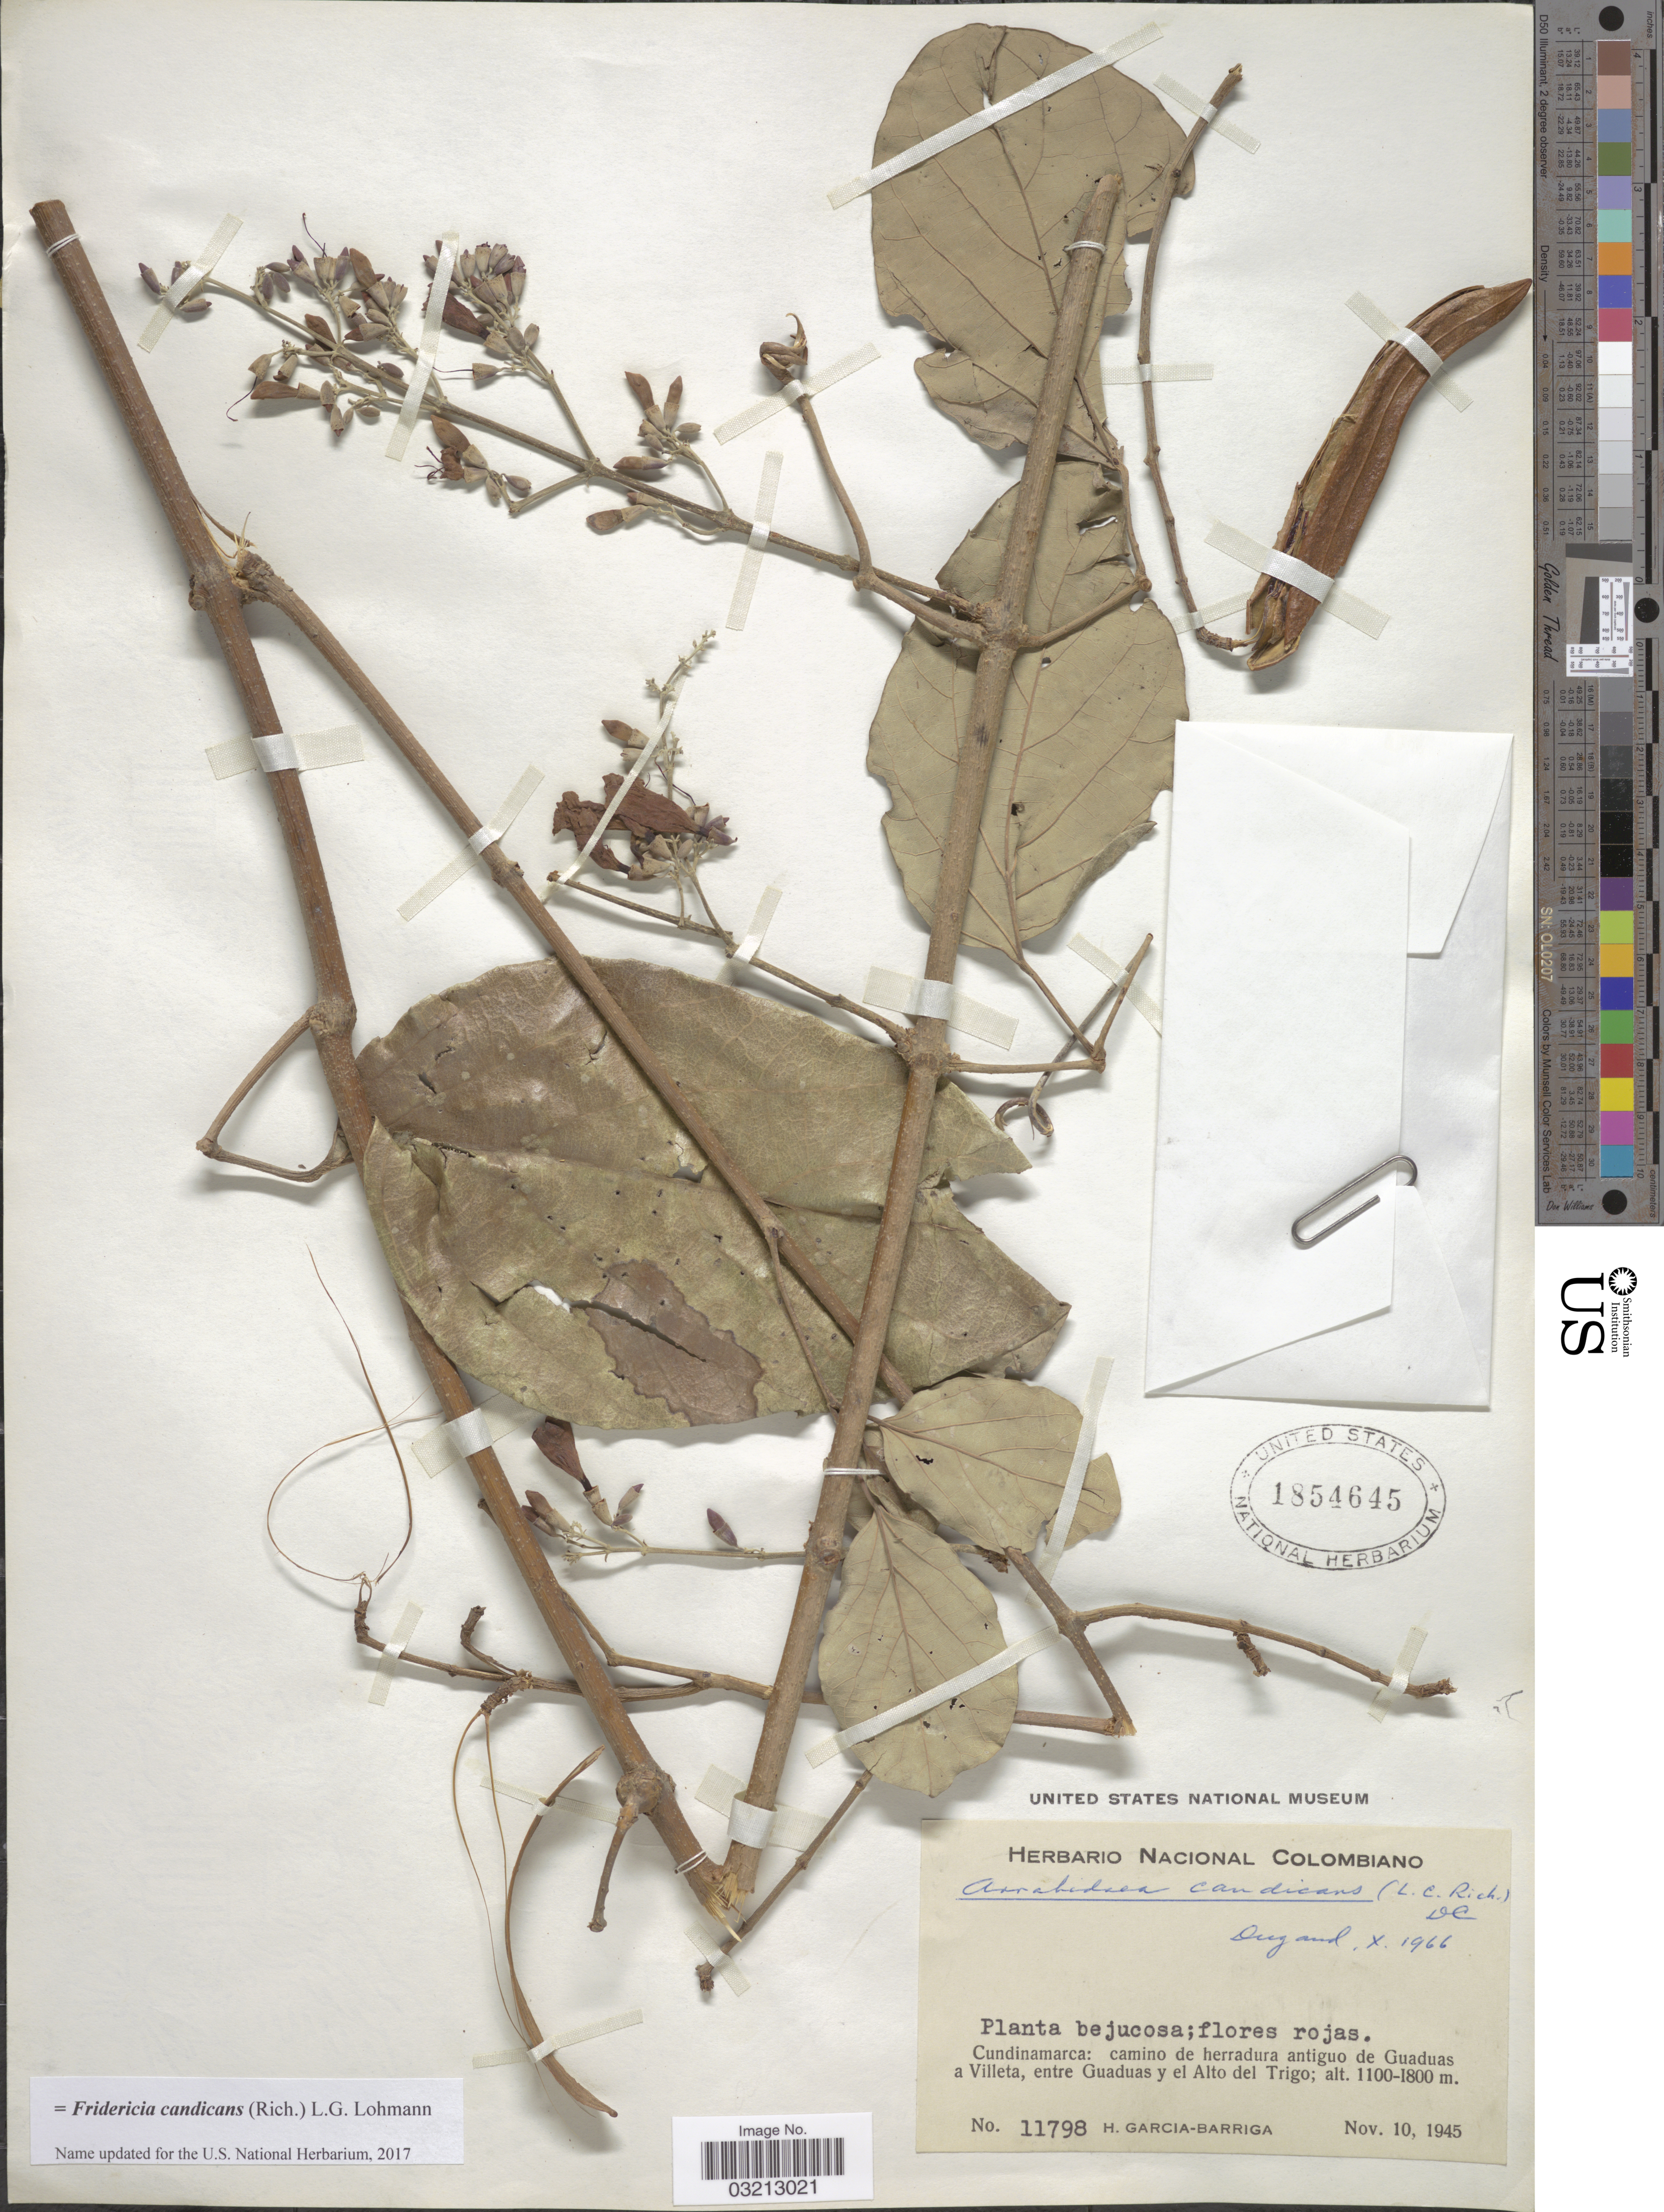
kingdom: Plantae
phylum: Tracheophyta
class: Magnoliopsida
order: Lamiales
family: Bignoniaceae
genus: Fridericia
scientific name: Fridericia candicans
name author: (Rich.) L.G. Lohmann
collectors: H. García Barriga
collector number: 11798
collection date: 1945-11-10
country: Colombia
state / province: Cundinamarca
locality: Camino de herradura antiguo de Guaduas a Villeta, entre Guaduas y el Alto del Trigo.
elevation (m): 1100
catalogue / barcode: US 1854645